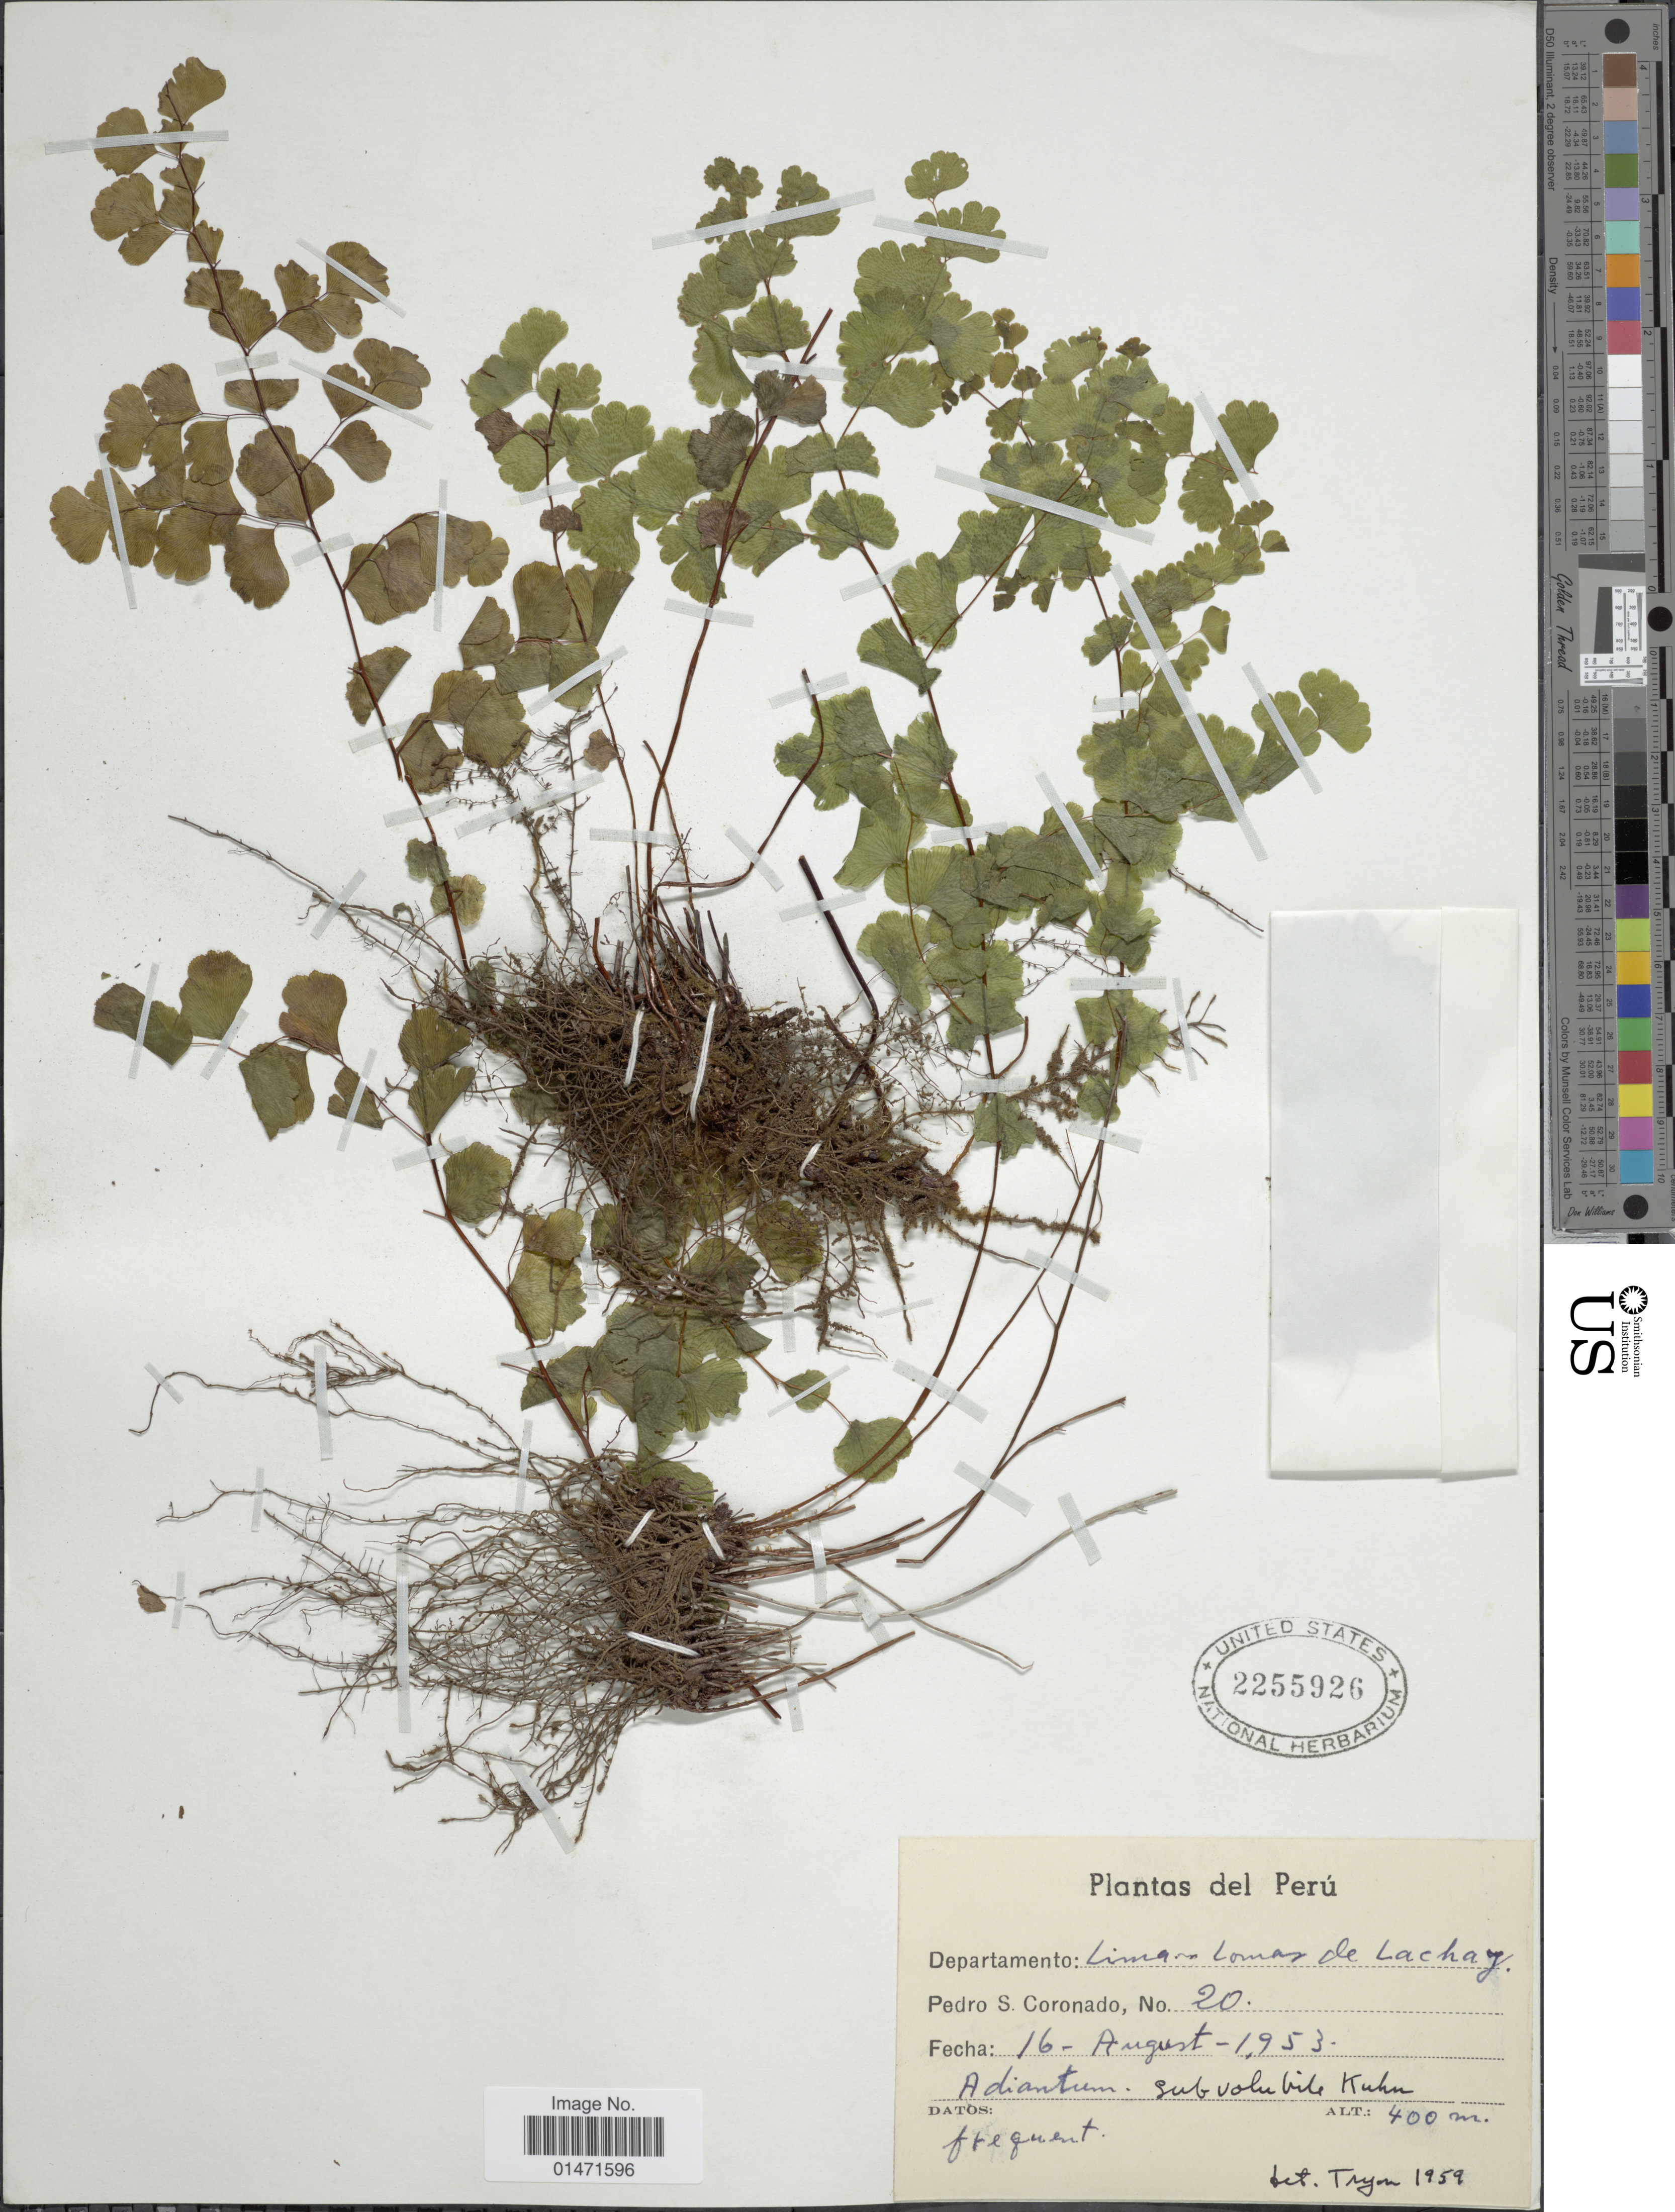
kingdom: Plantae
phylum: Tracheophyta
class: Polypodiopsida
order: Polypodiales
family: Pteridaceae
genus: Adiantum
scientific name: Adiantum subvolubile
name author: Mett. ex Kuhn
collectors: P. Coronado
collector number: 20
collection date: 1953-08-16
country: Peru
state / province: Lima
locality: Lomas de Lachay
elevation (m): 400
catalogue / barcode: US 2255926